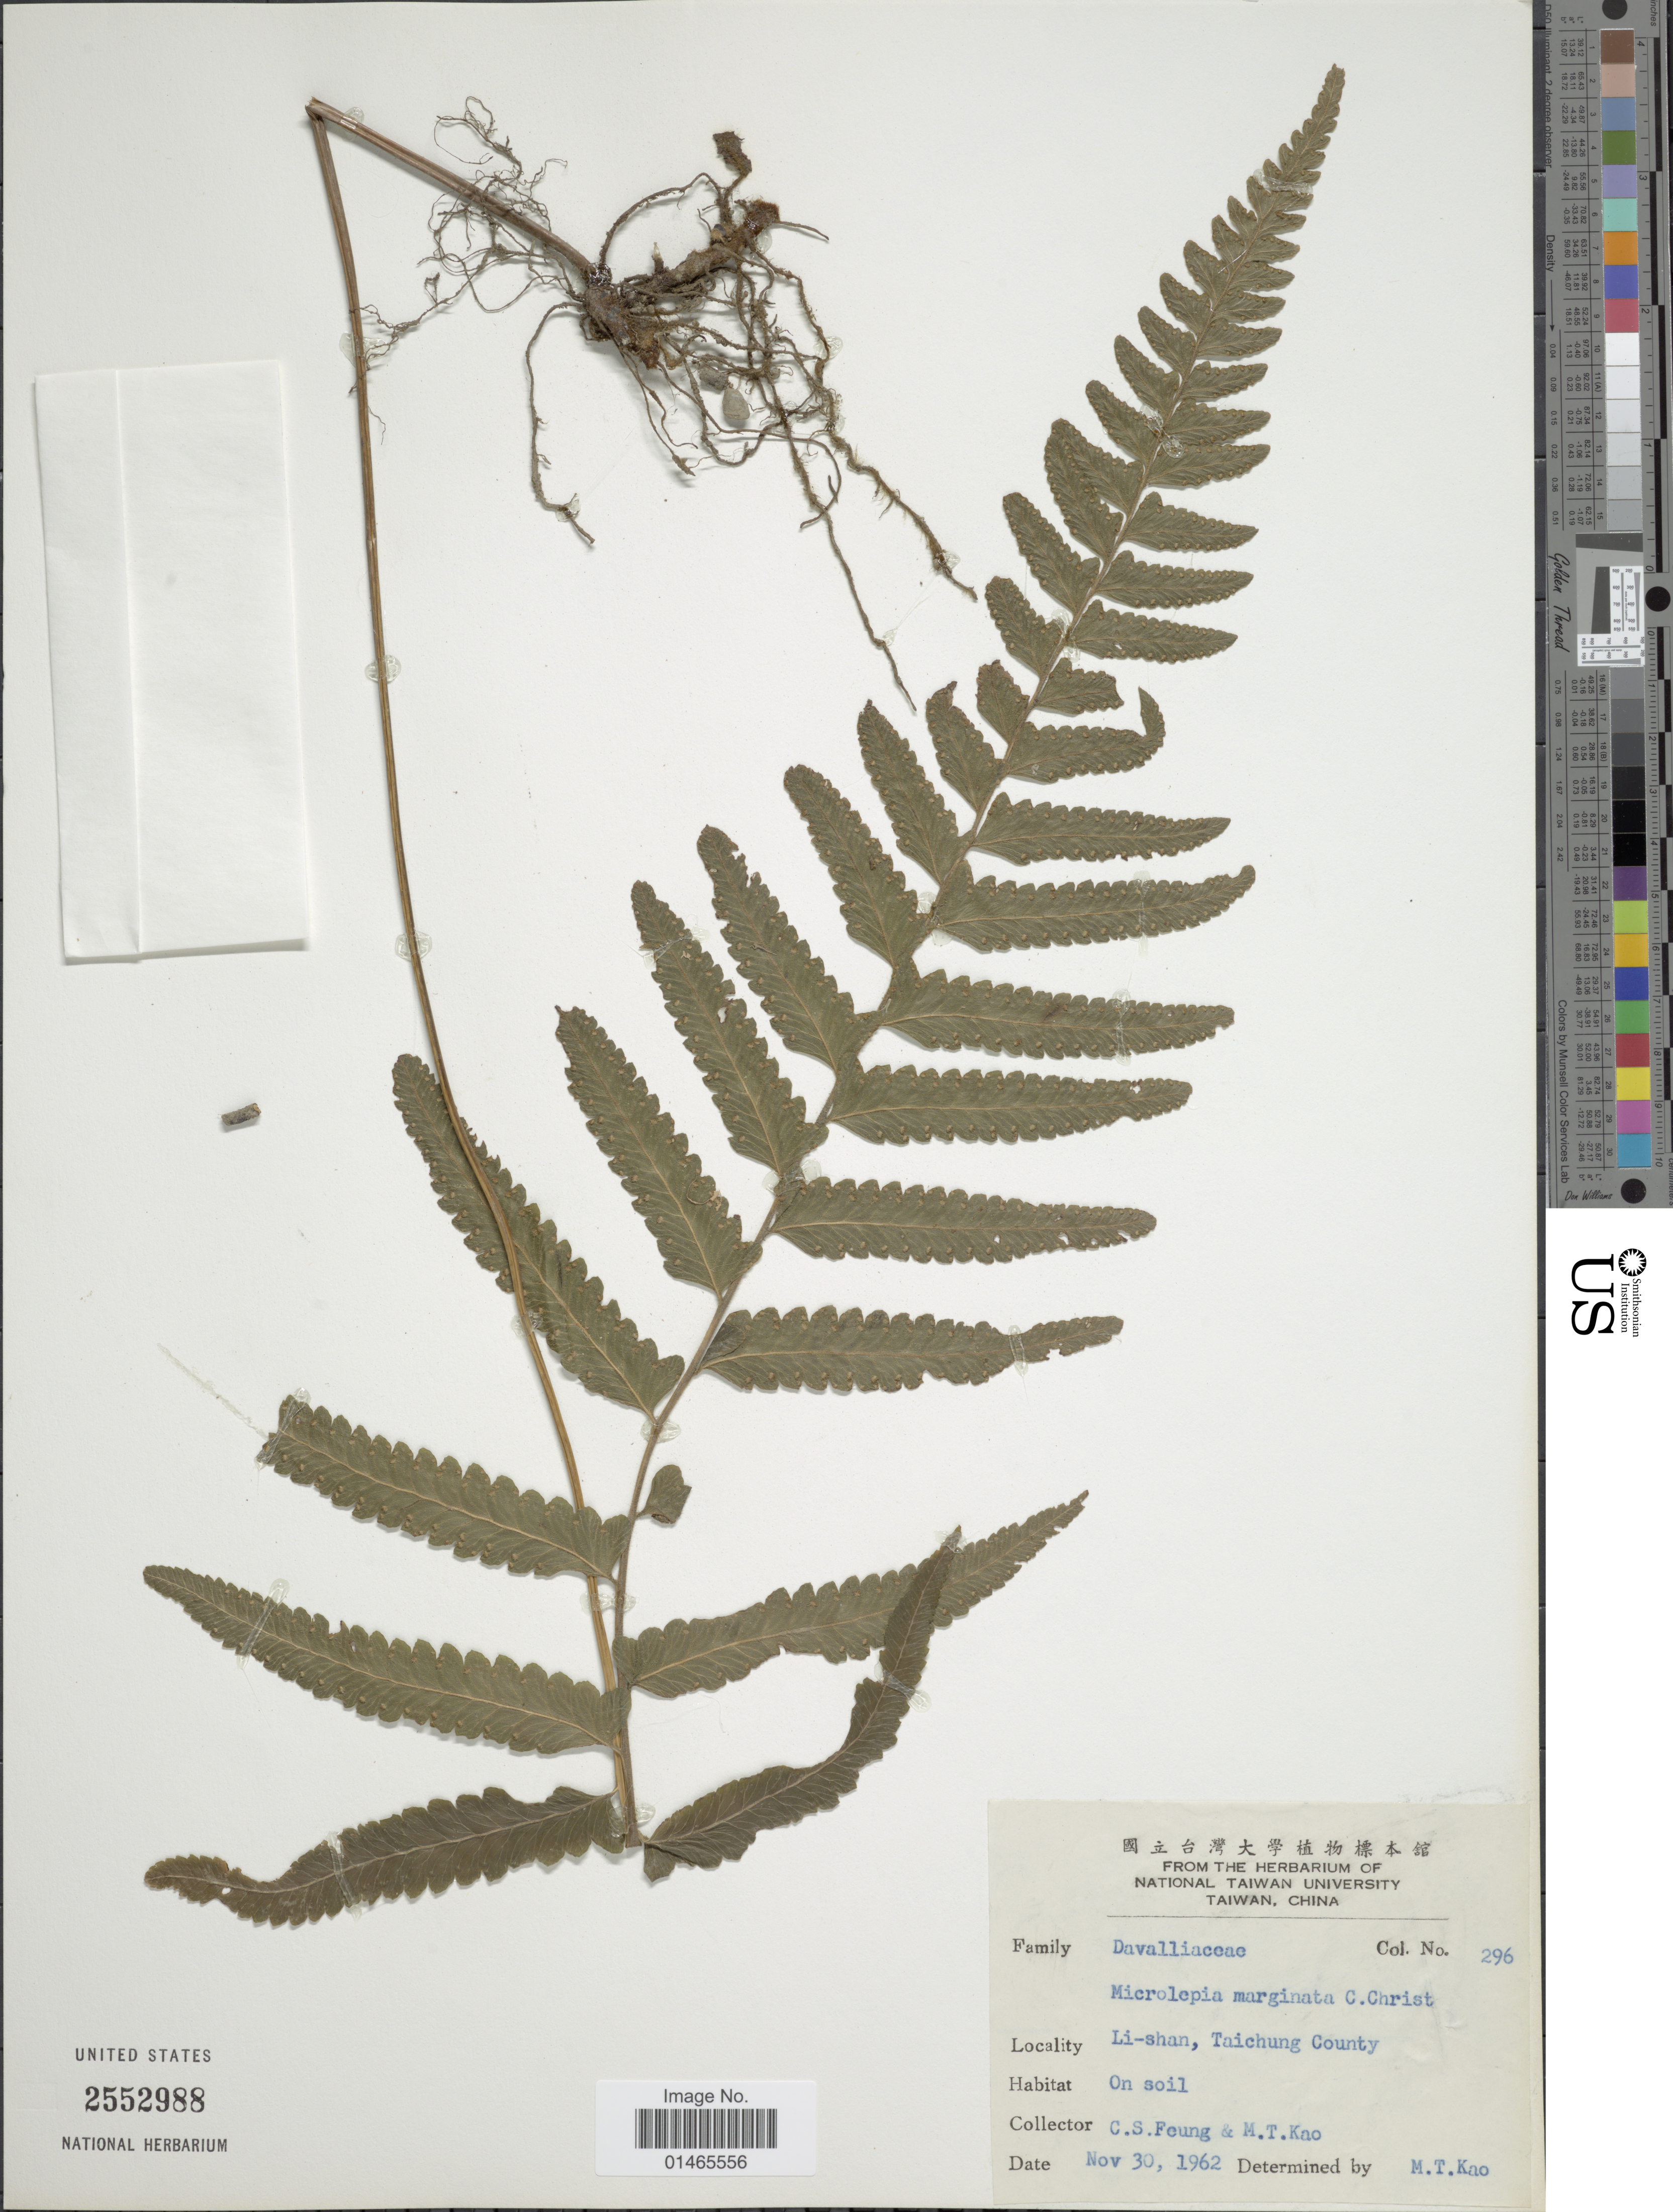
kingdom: Plantae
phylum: Tracheophyta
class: Polypodiopsida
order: Polypodiales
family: Dennstaedtiaceae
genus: Microlepia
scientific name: Microlepia marginata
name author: (Houtt.) C. Chr.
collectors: C. Feung & M. T. Kao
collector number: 296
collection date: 1962-11-30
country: Taiwan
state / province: Taichung City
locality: Li-shan, Taichung County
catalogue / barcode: US 2552988